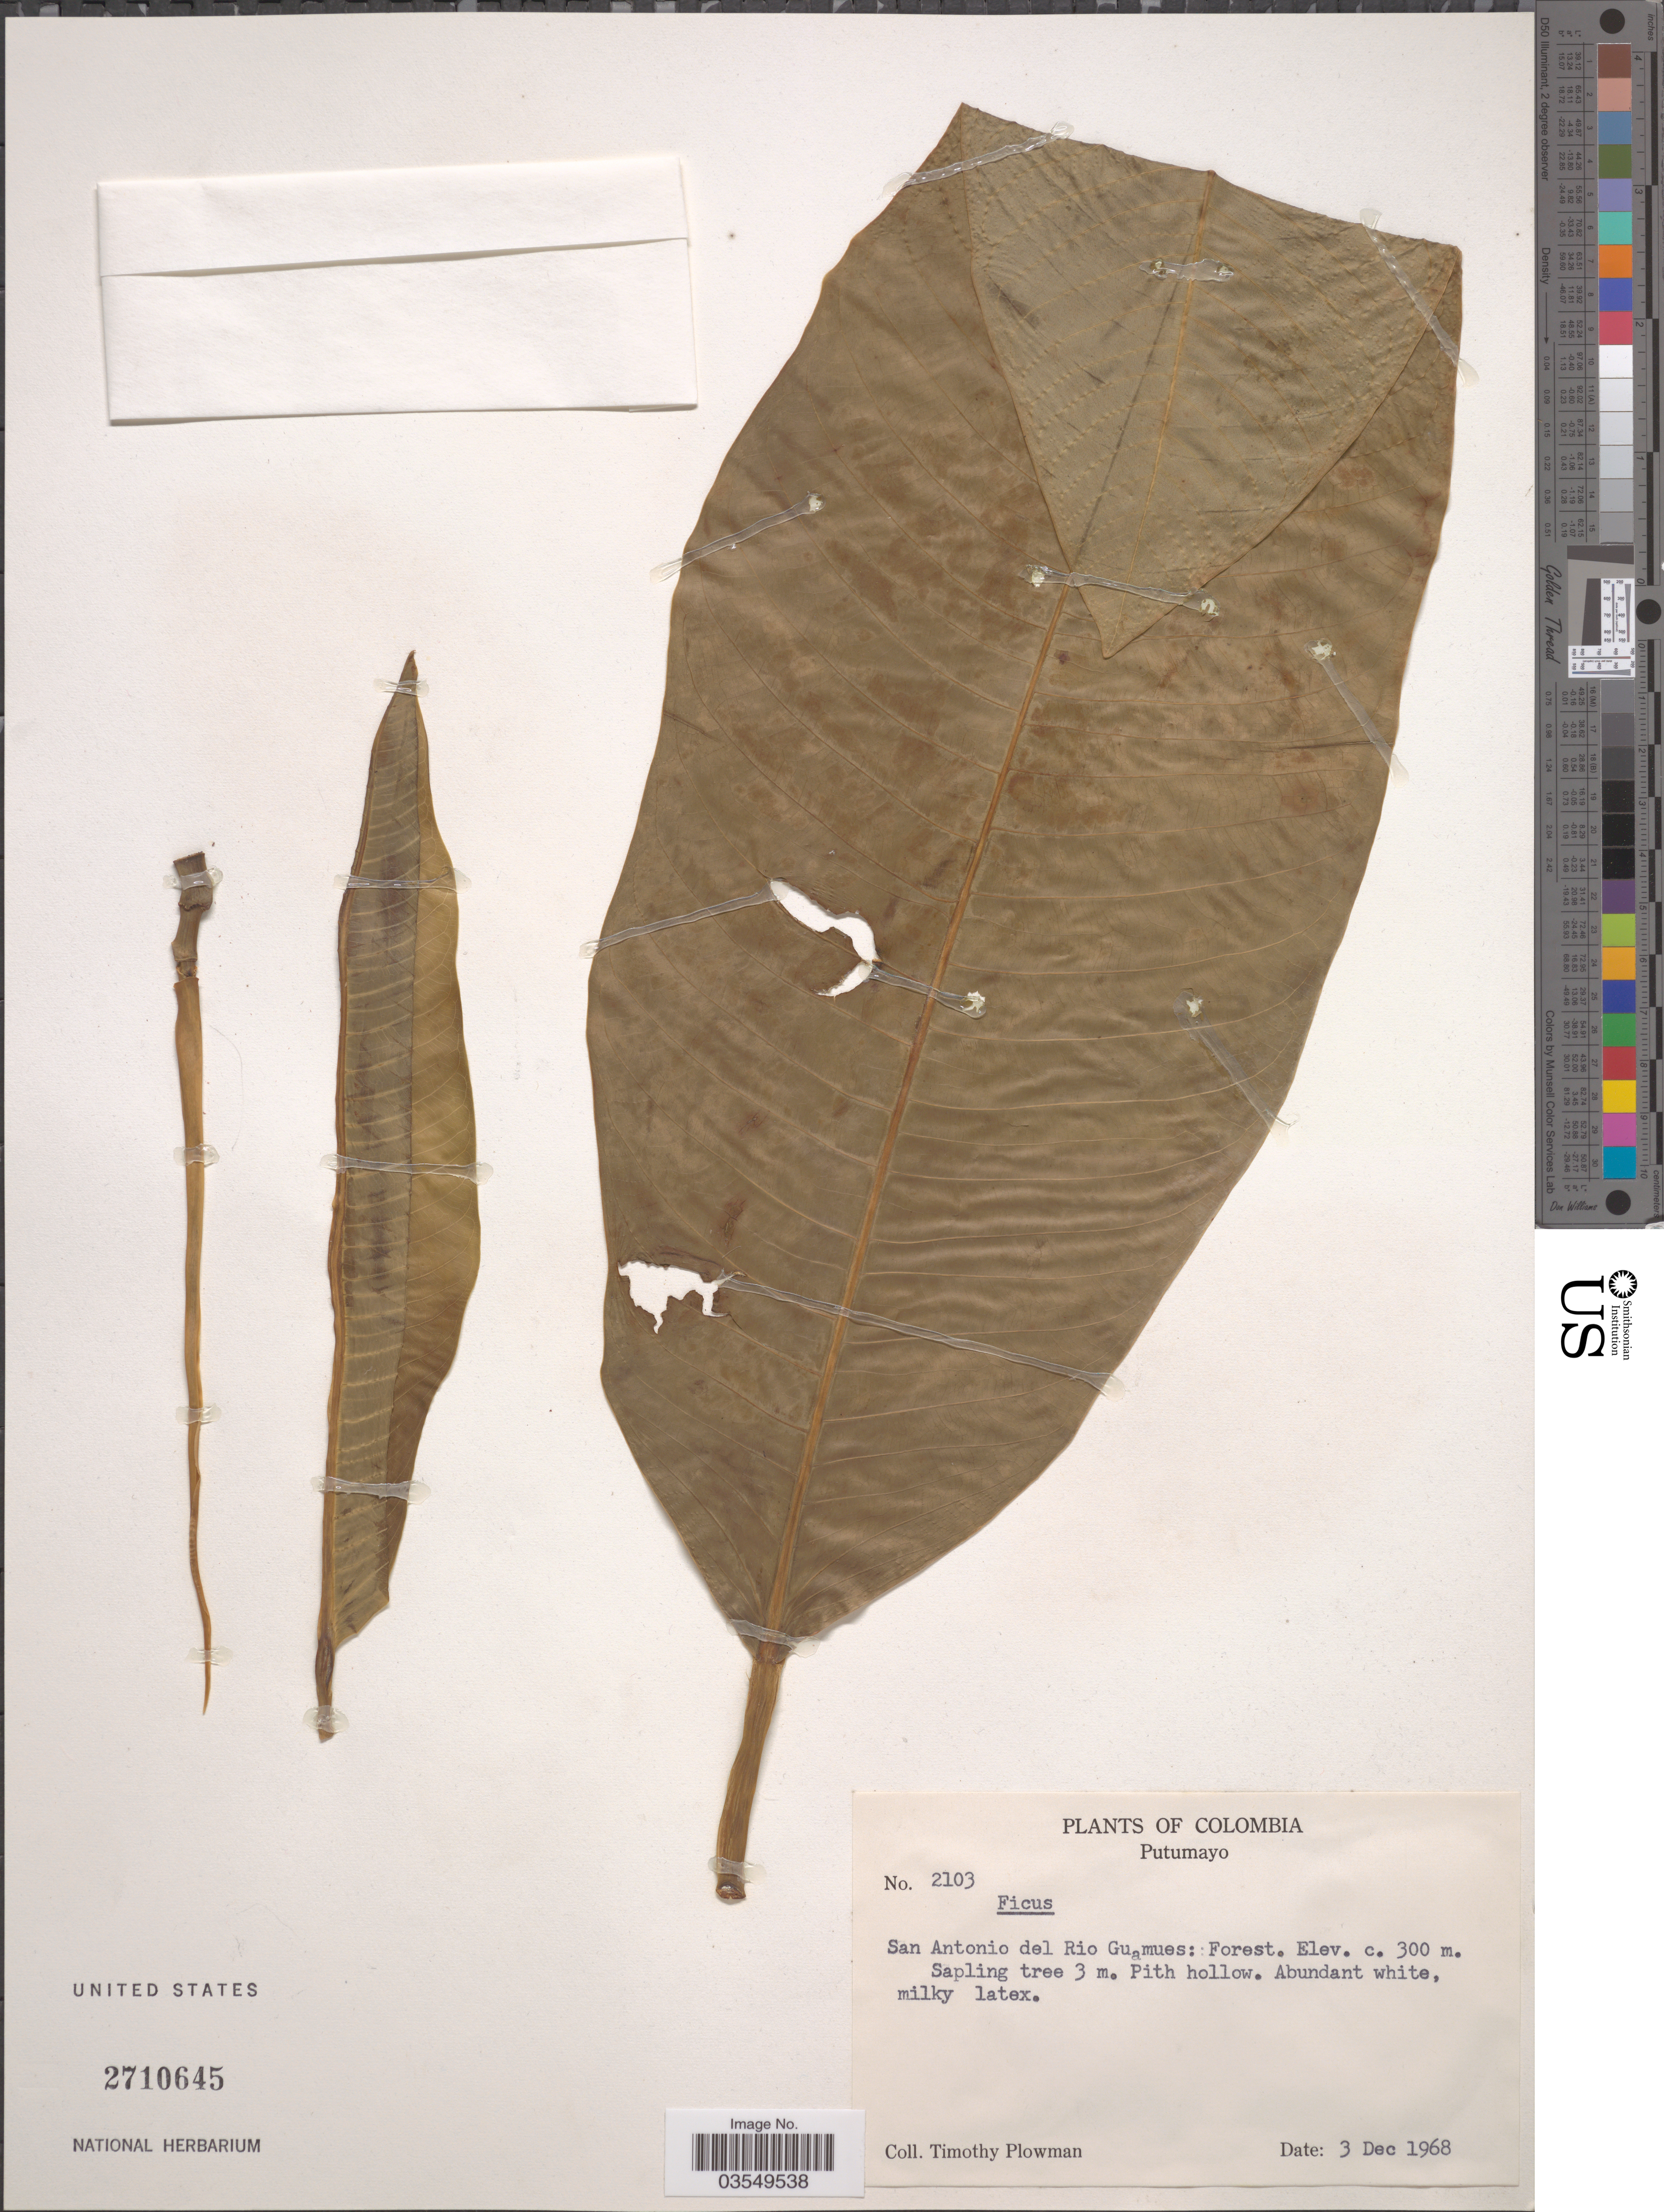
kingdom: Plantae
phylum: Tracheophyta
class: Magnoliopsida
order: Rosales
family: Moraceae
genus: Ficus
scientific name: Ficus sp.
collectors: T. Plowman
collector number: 2103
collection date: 1968-12-03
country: Colombia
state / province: Putumayo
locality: San Antonio del Rio Guamues.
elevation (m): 300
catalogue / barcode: US 2710645